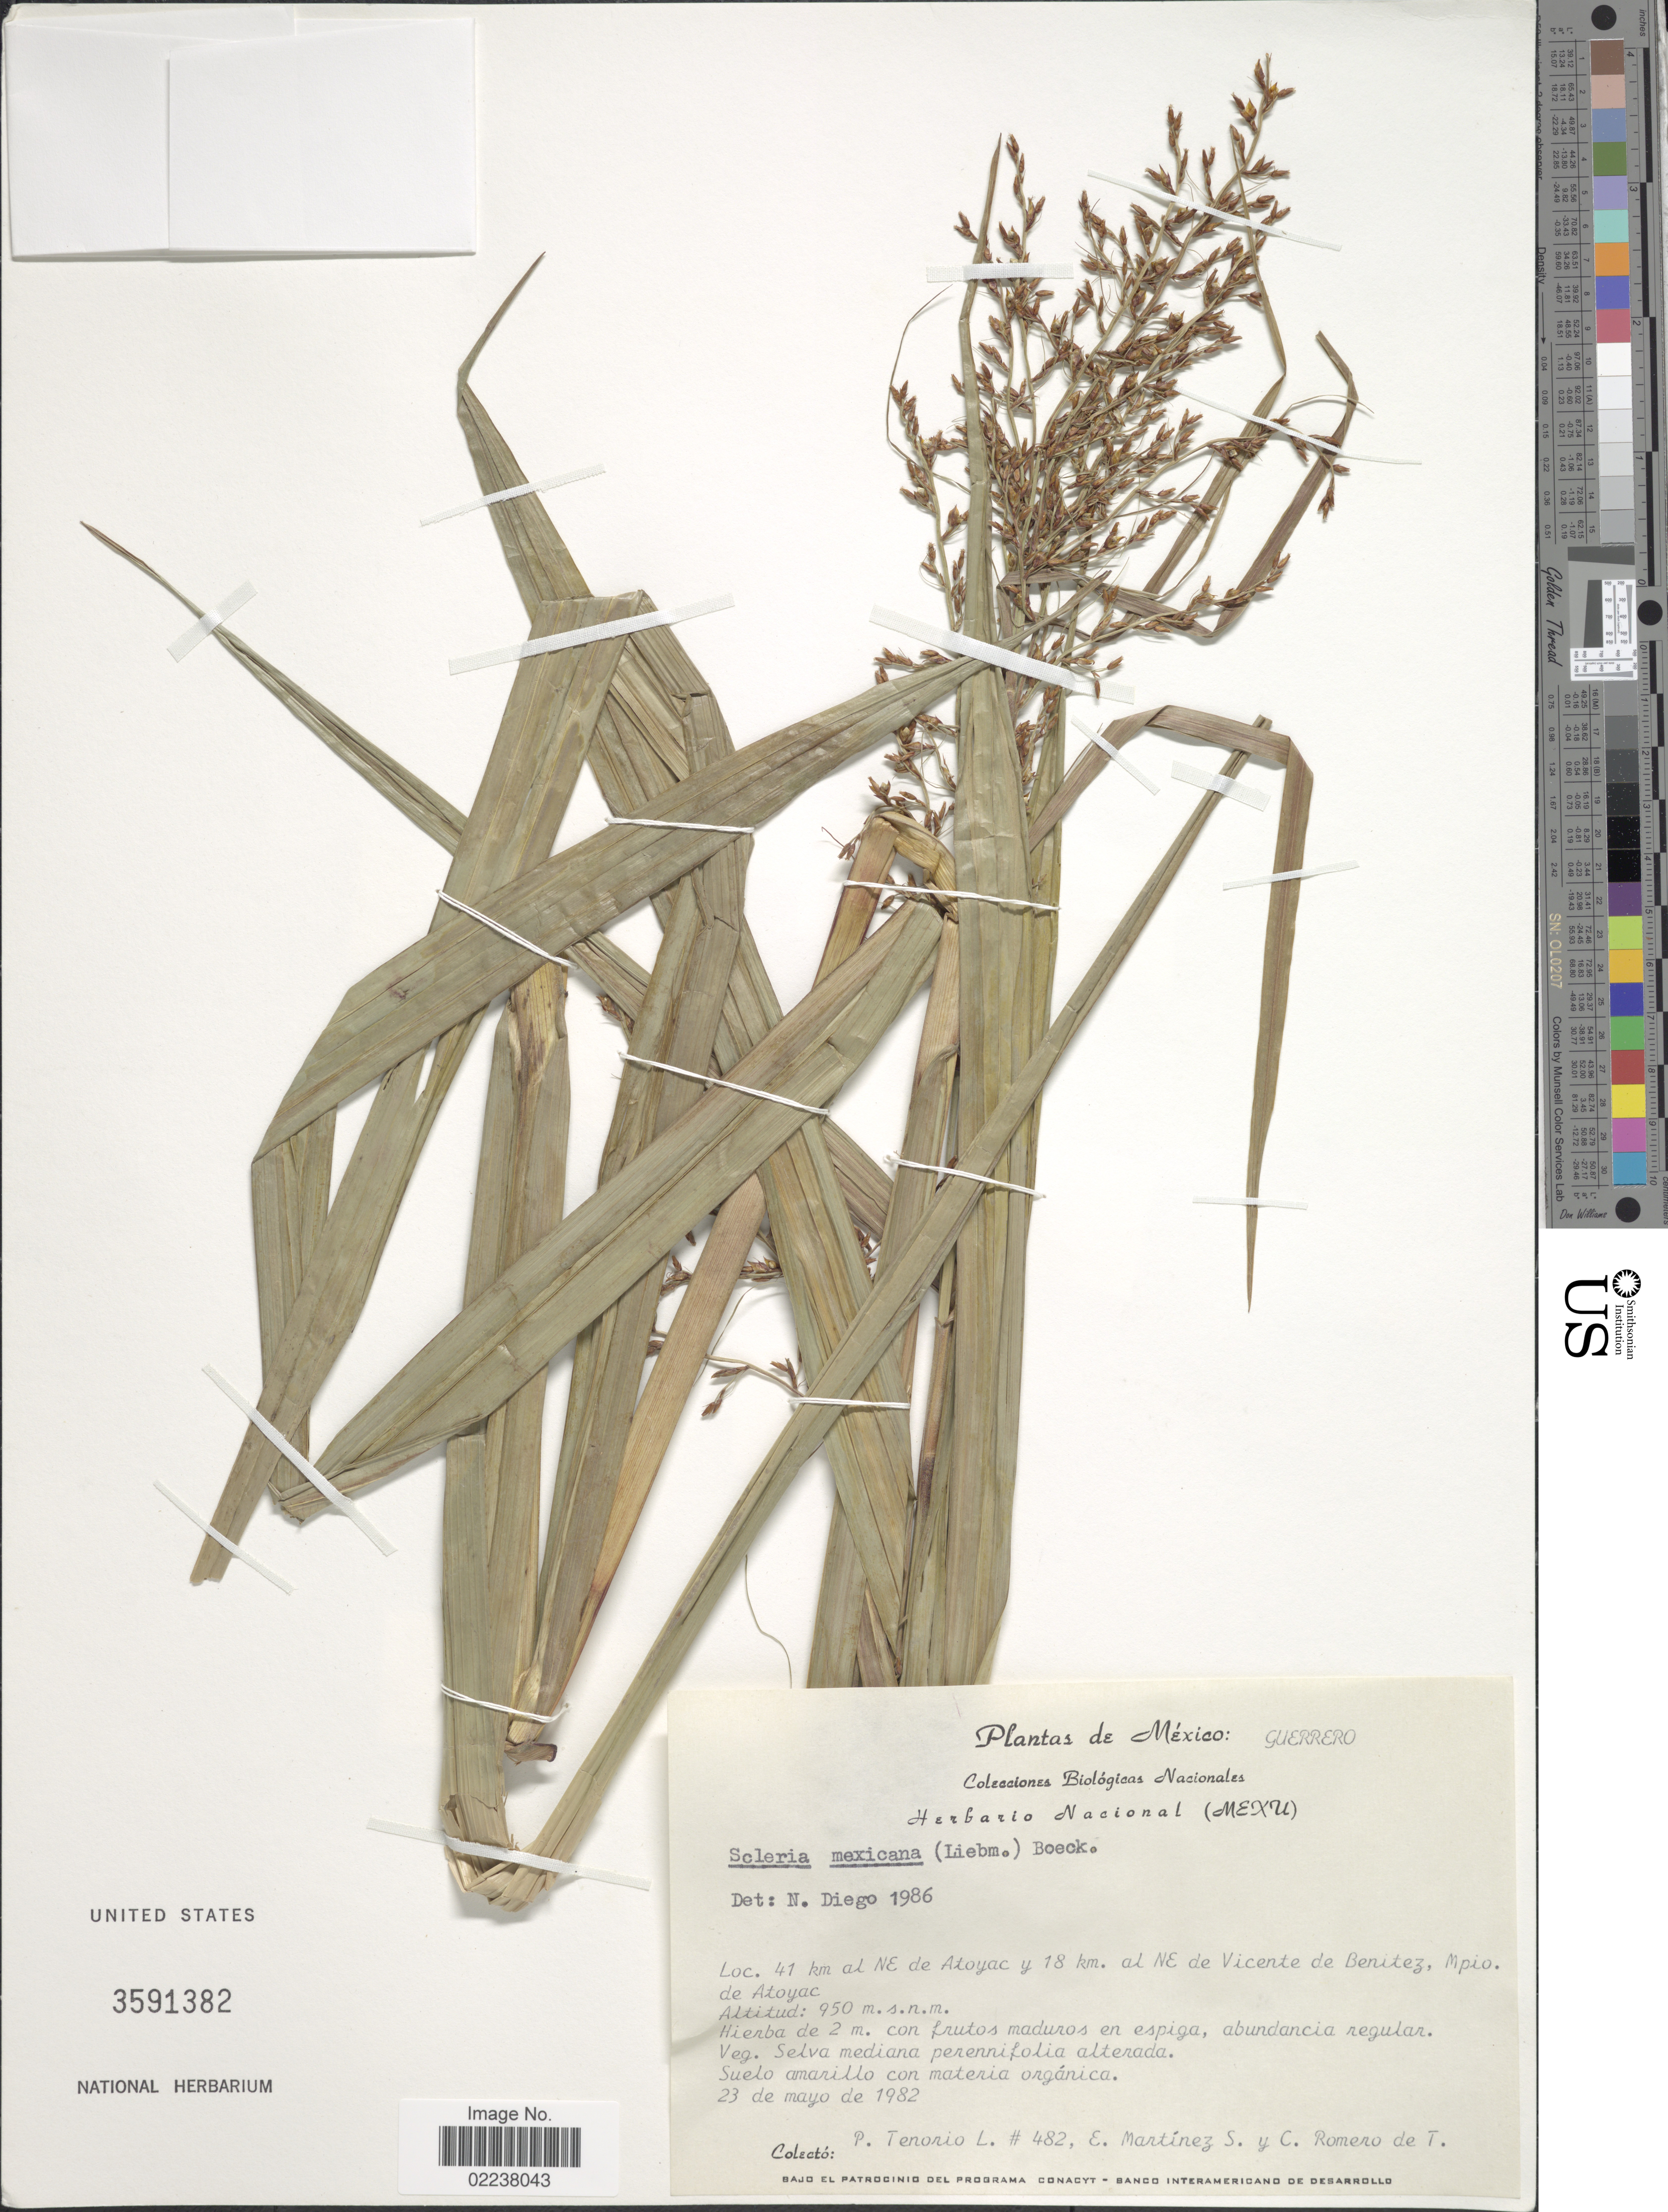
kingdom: Plantae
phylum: Tracheophyta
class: Liliopsida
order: Poales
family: Cyperaceae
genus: Scleria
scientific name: Scleria mexicana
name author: (Liebm.) Boeckeler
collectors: P. Tenorio L., E. M. Martínez S. & C. Romero de T.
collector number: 482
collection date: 1982-05-23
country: Mexico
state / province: Guerrero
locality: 41 km al NE de Atoyac y 18 km. al NE de Vicente de Benitez, Mpio. de Atoyac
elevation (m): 950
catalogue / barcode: US 3591382